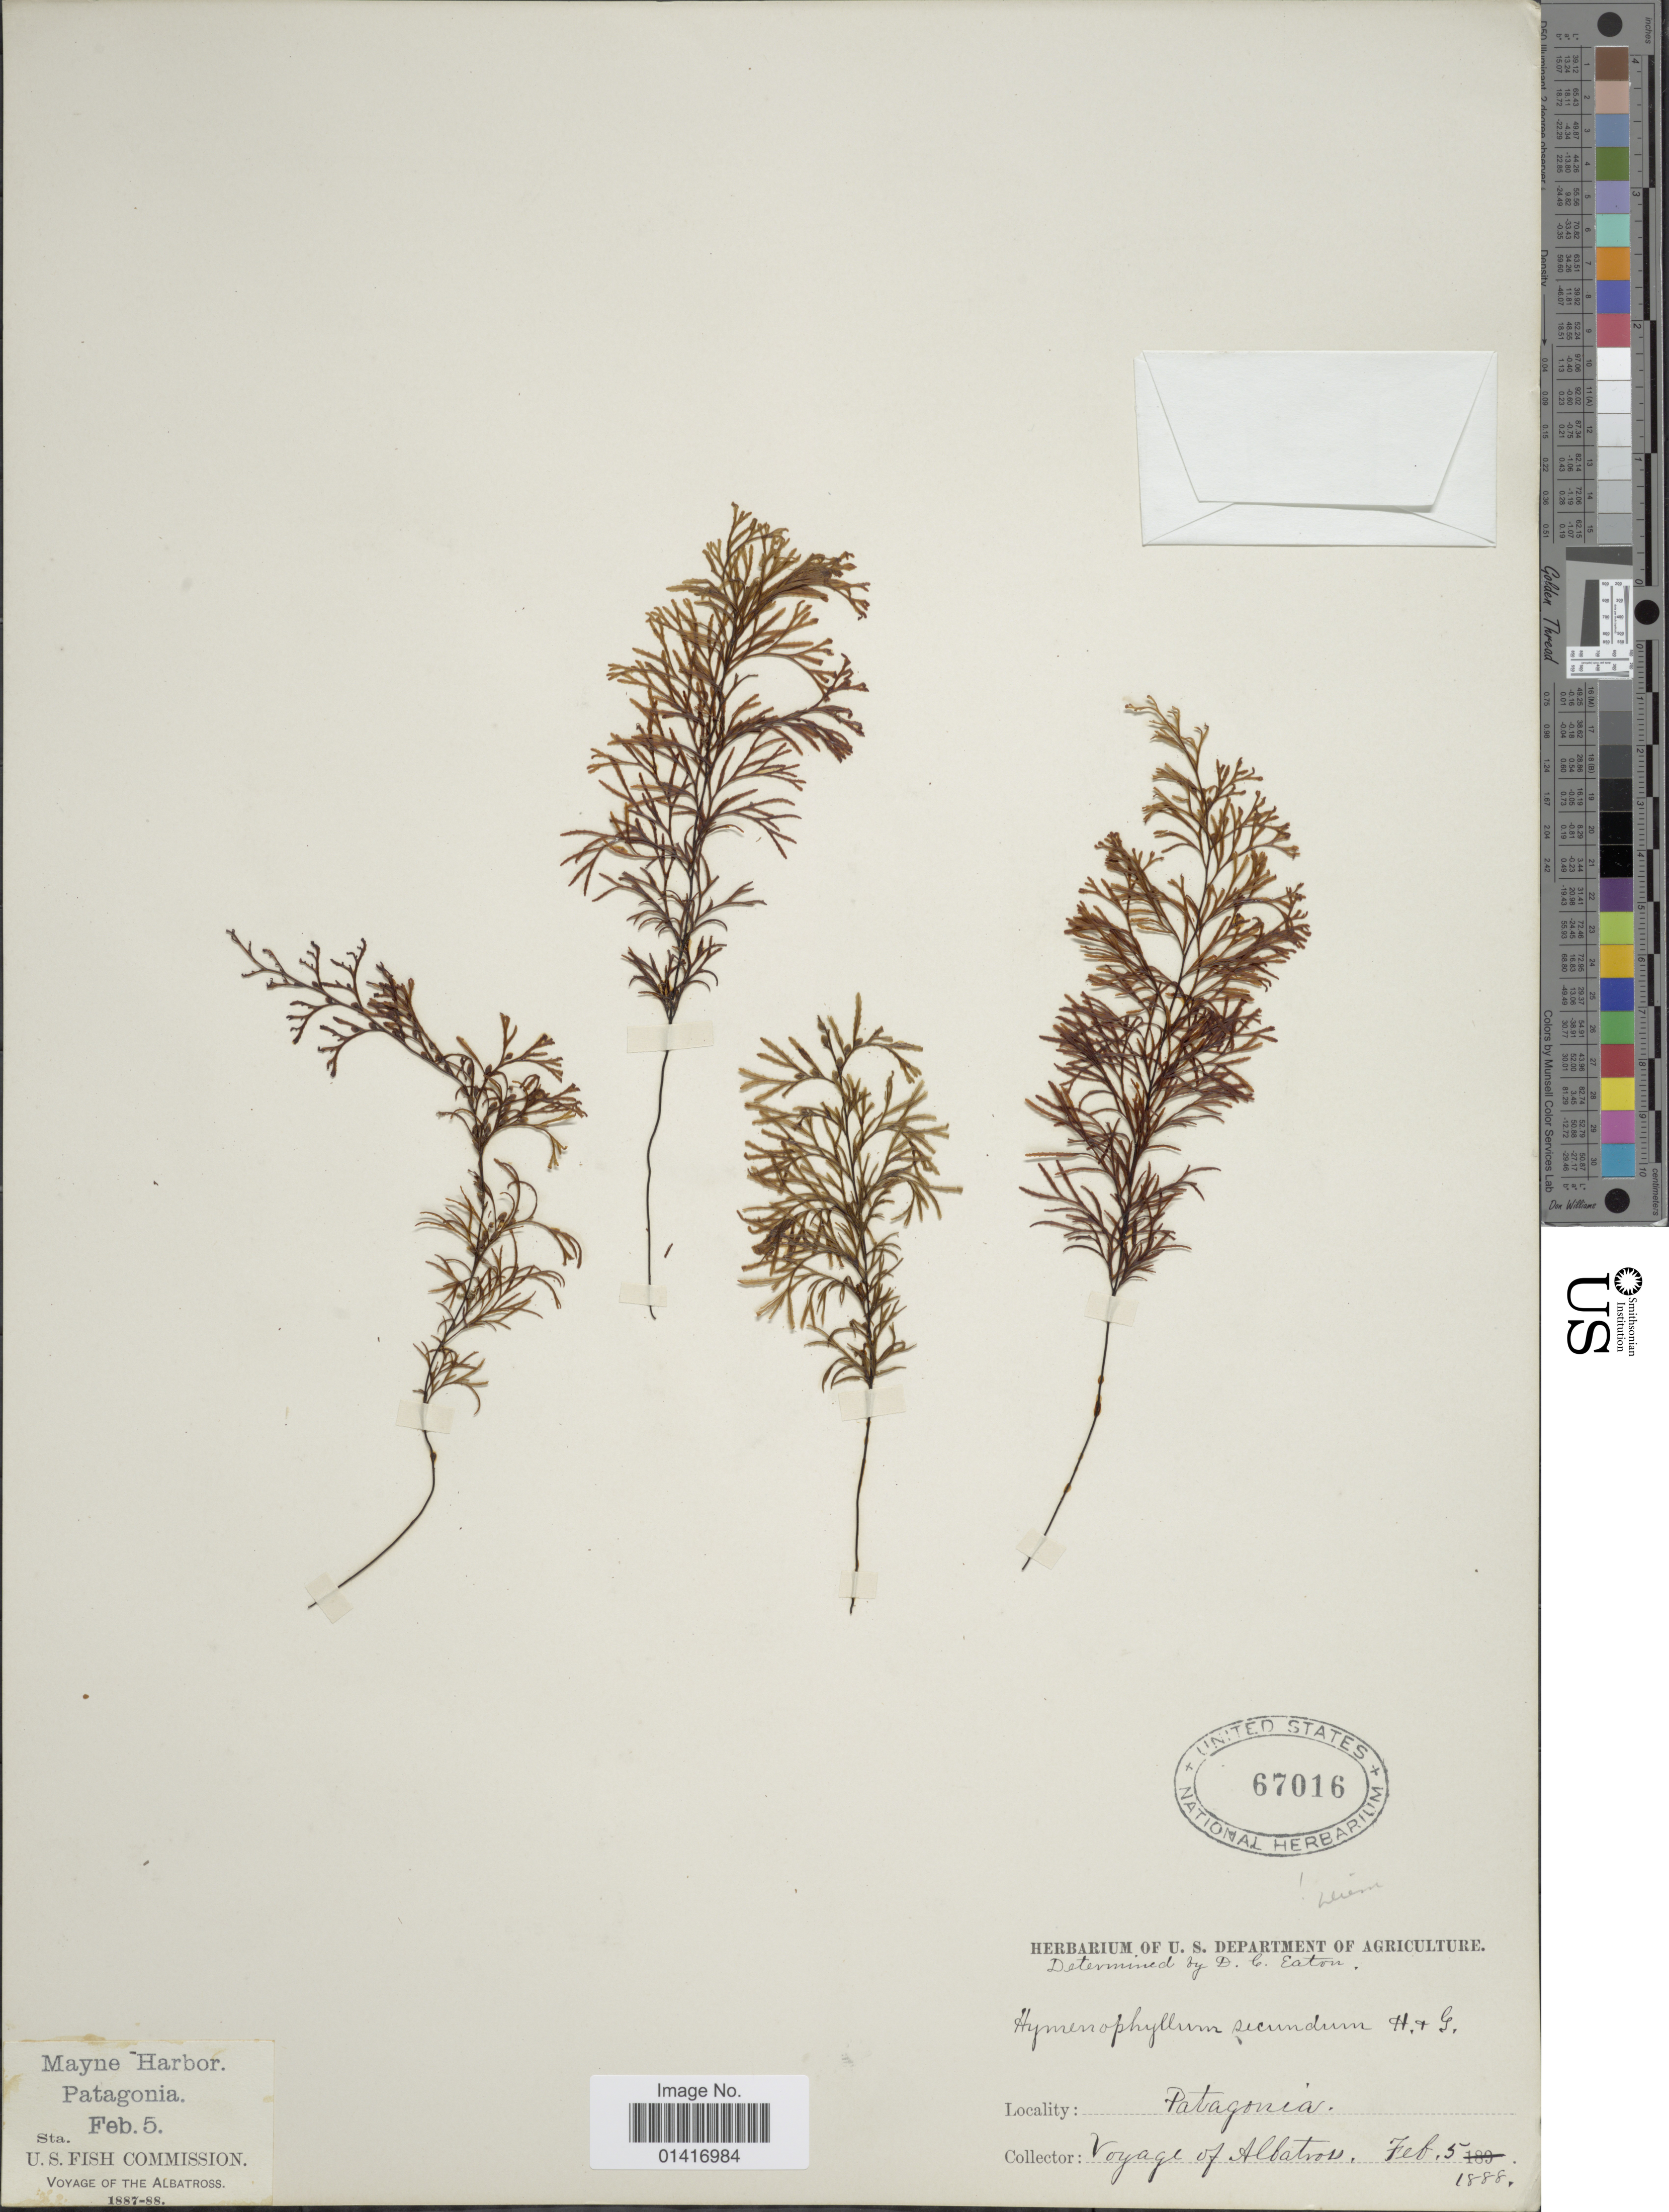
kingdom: Plantae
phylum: Tracheophyta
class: Polypodiopsida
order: Hymenophyllales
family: Hymenophyllaceae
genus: Hymenophyllum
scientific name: Hymenophyllum secundum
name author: Hook. & Grev.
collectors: "The Albatross"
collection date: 1888-02-05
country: Chile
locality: Patagonia, Mayne Harbor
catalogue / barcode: US 67016